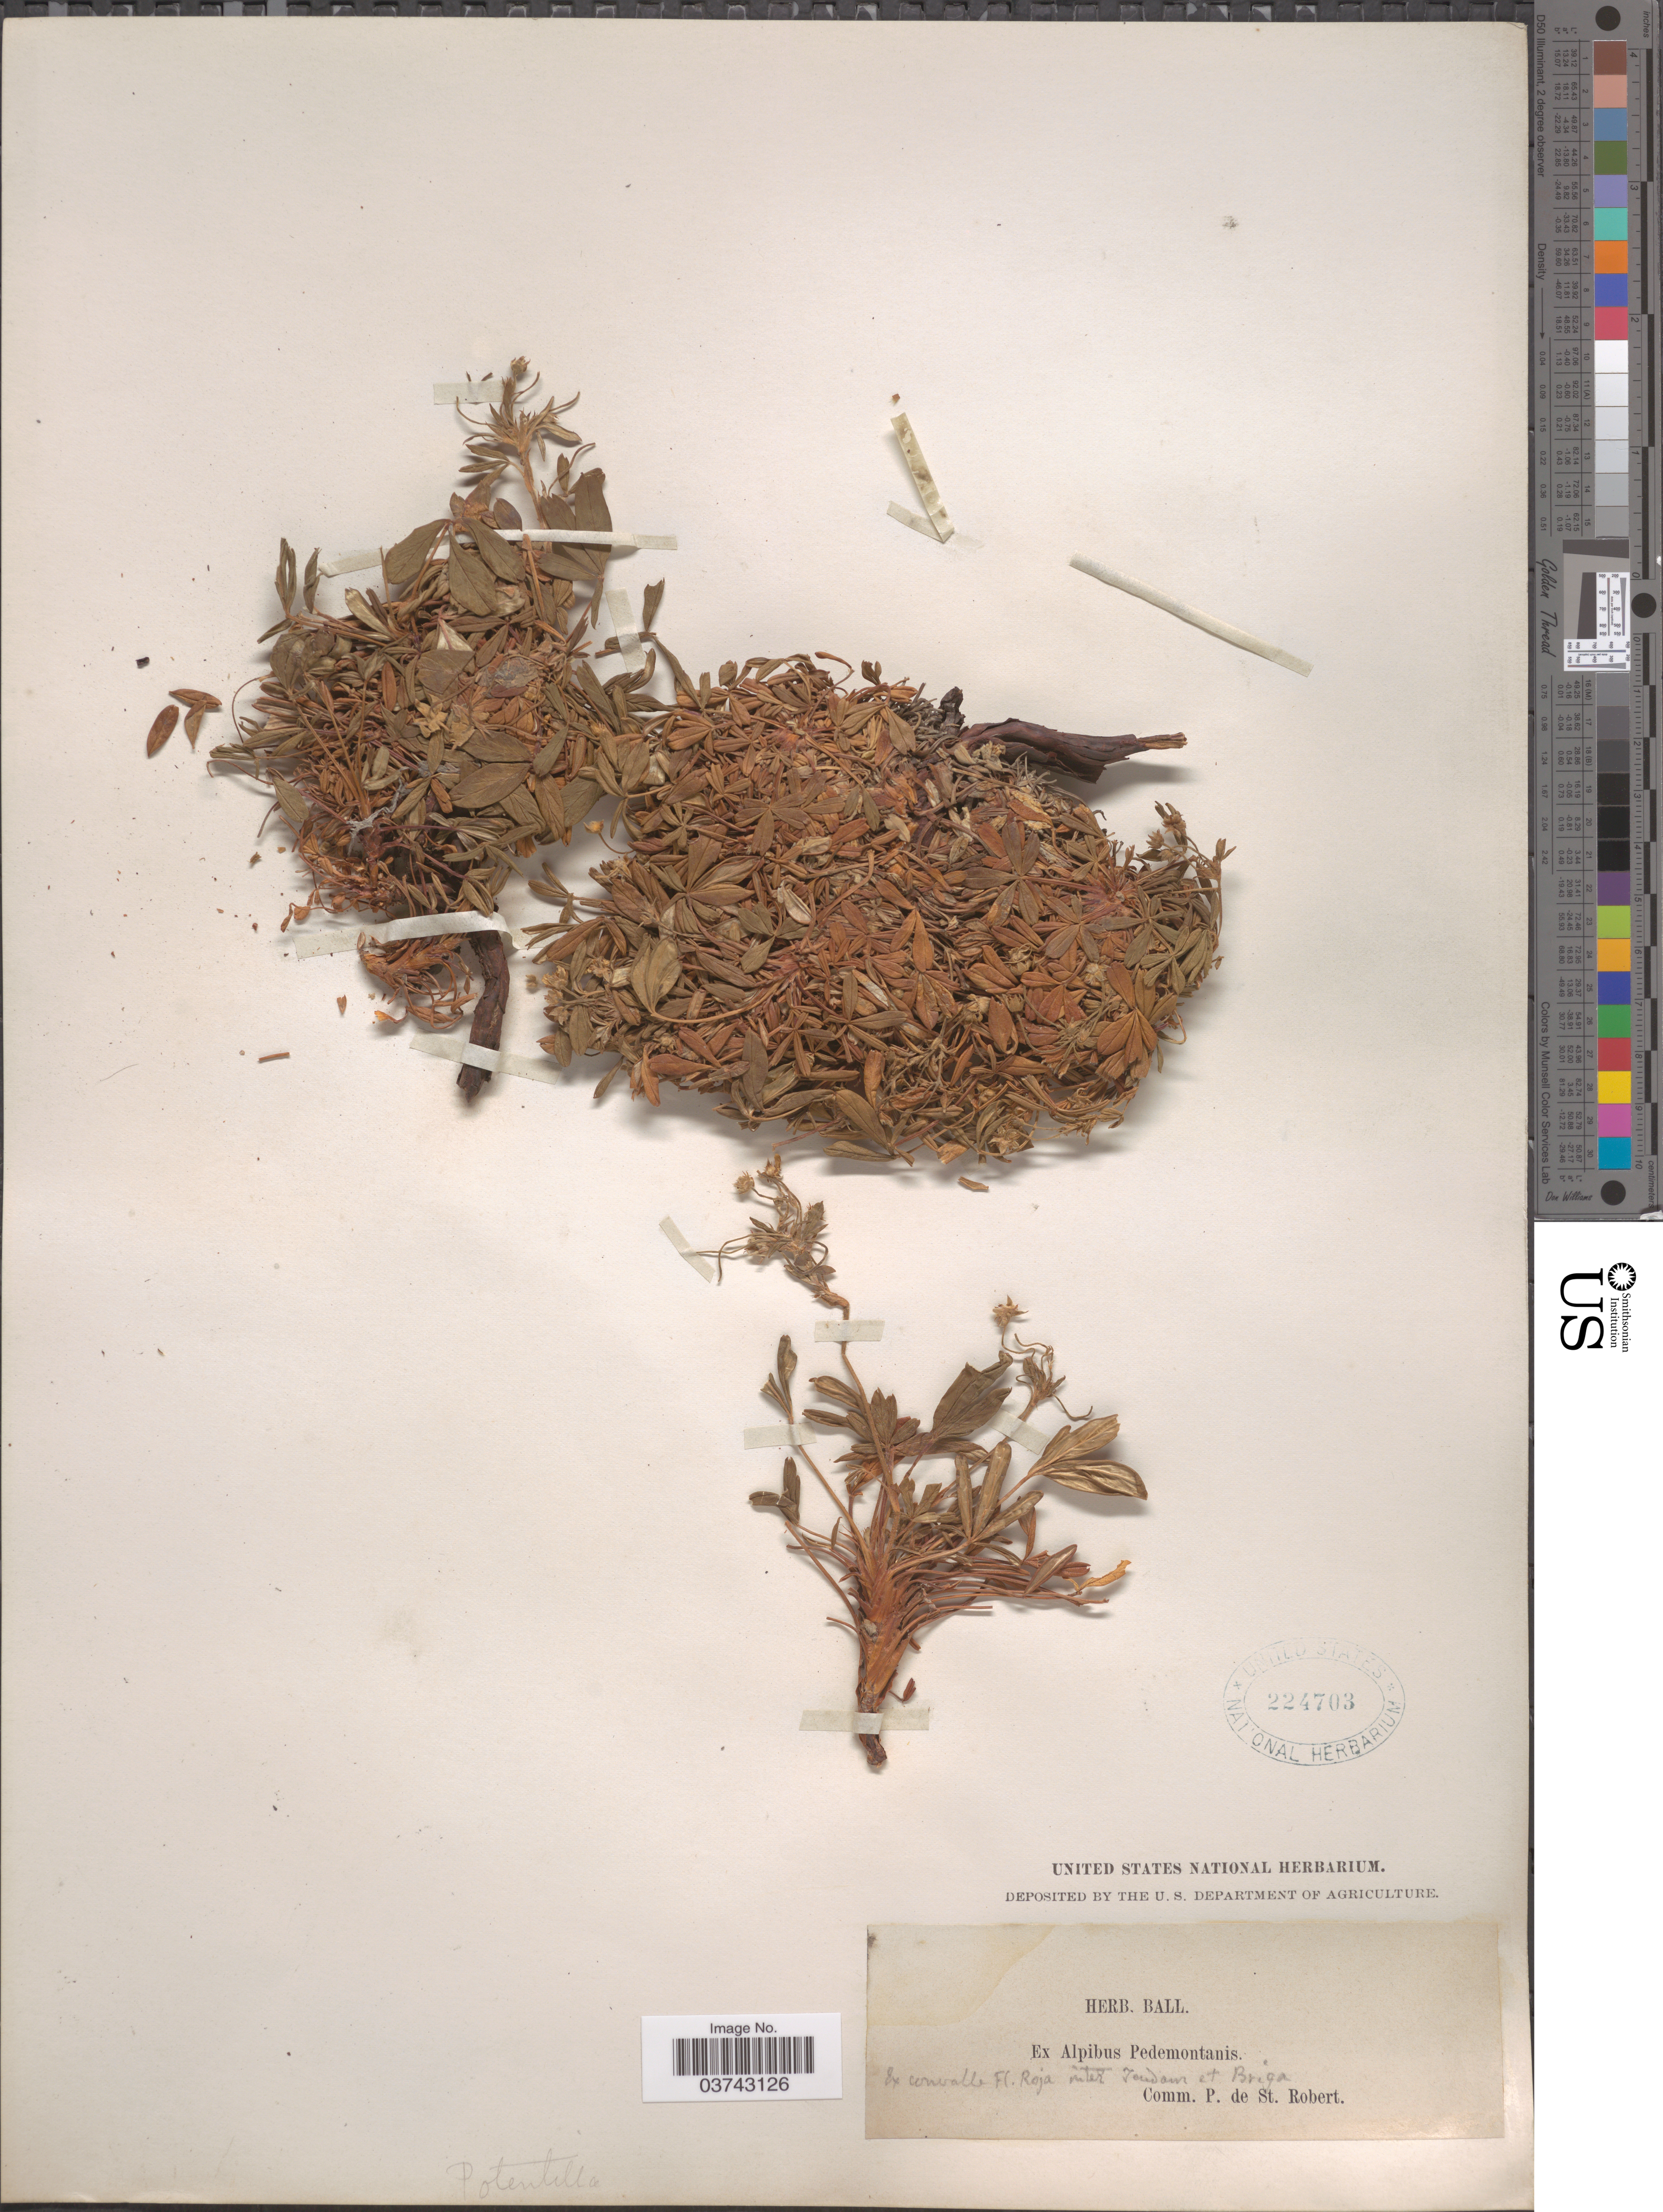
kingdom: Plantae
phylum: Tracheophyta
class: Magnoliopsida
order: Rosales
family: Rosaceae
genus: Potentilla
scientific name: Potentilla sp.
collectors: ex herb. Ball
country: Italy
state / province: Piedmont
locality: Ex Alpibus Pedemontanis. Ex convalle Fl. Roja inter Tondan [interpreted] et Briga.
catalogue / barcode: US 224703